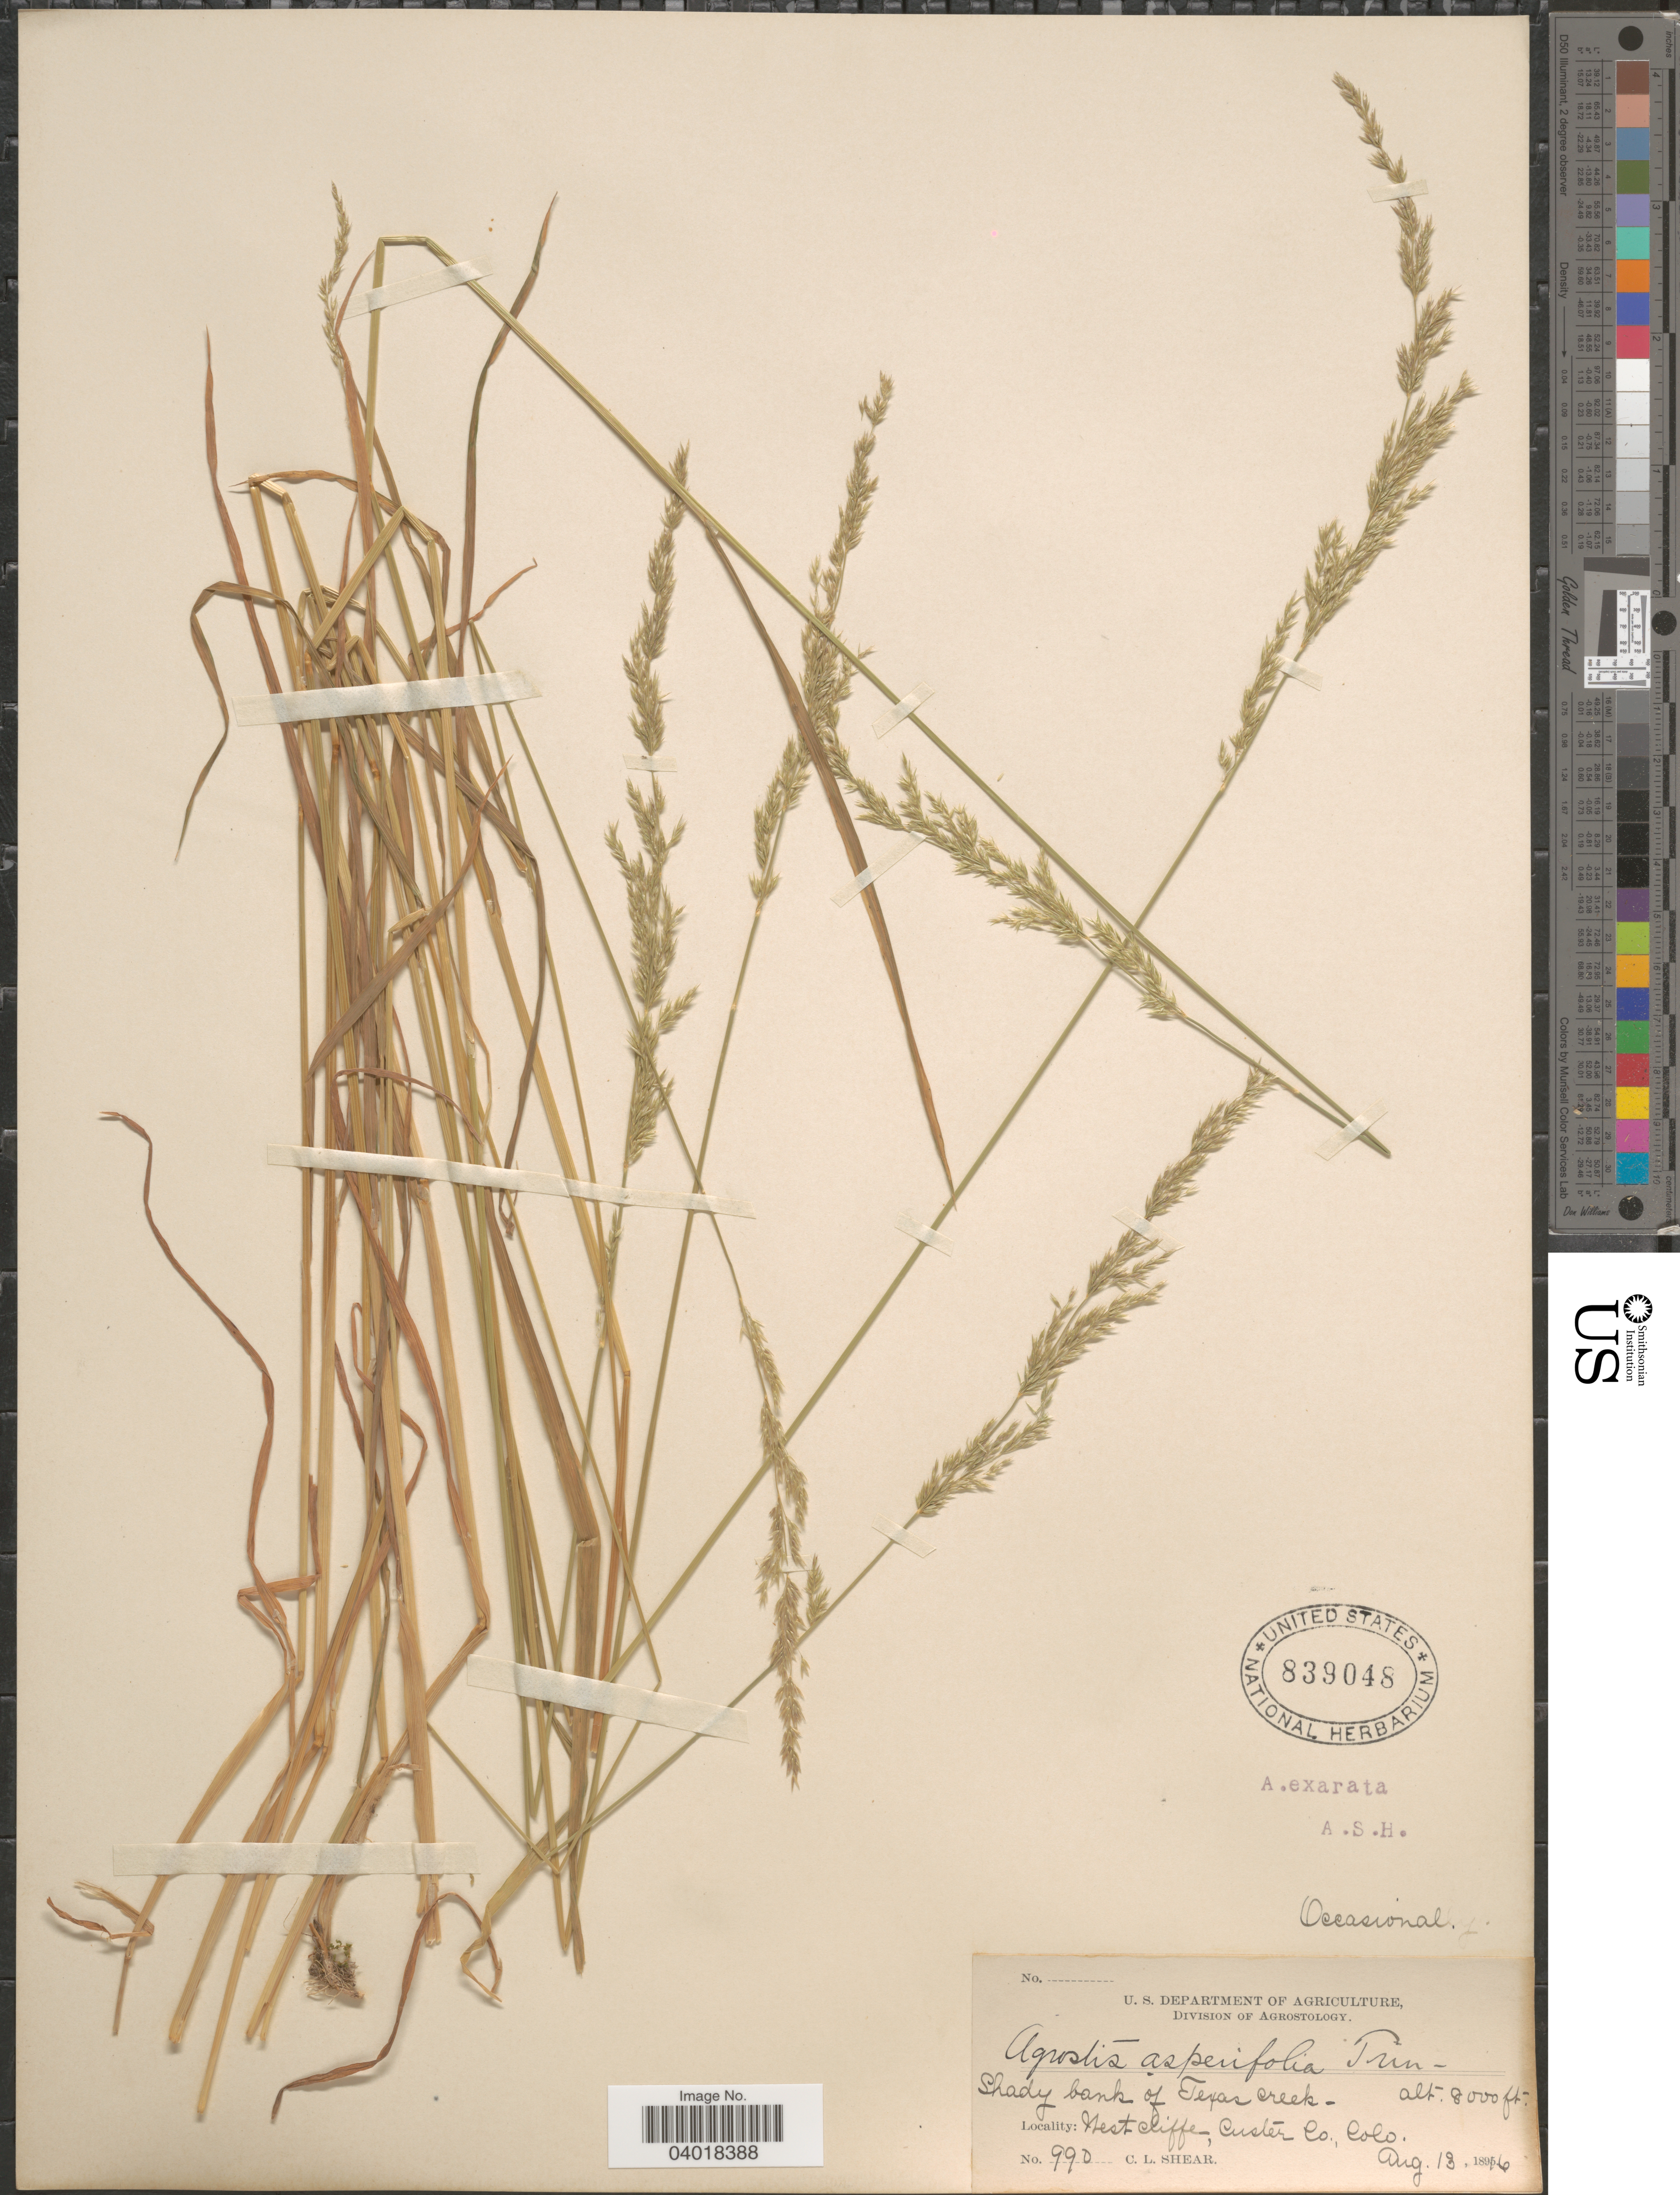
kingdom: Plantae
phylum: Tracheophyta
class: Liliopsida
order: Poales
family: Poaceae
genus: Agrostis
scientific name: Agrostis exarata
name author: Trin.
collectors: C. L. Shear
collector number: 990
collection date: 1896-08-13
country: United States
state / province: Colorado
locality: Shady bank of Texas creek. West cliffs, Custer Co.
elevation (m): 2438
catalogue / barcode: US 839048